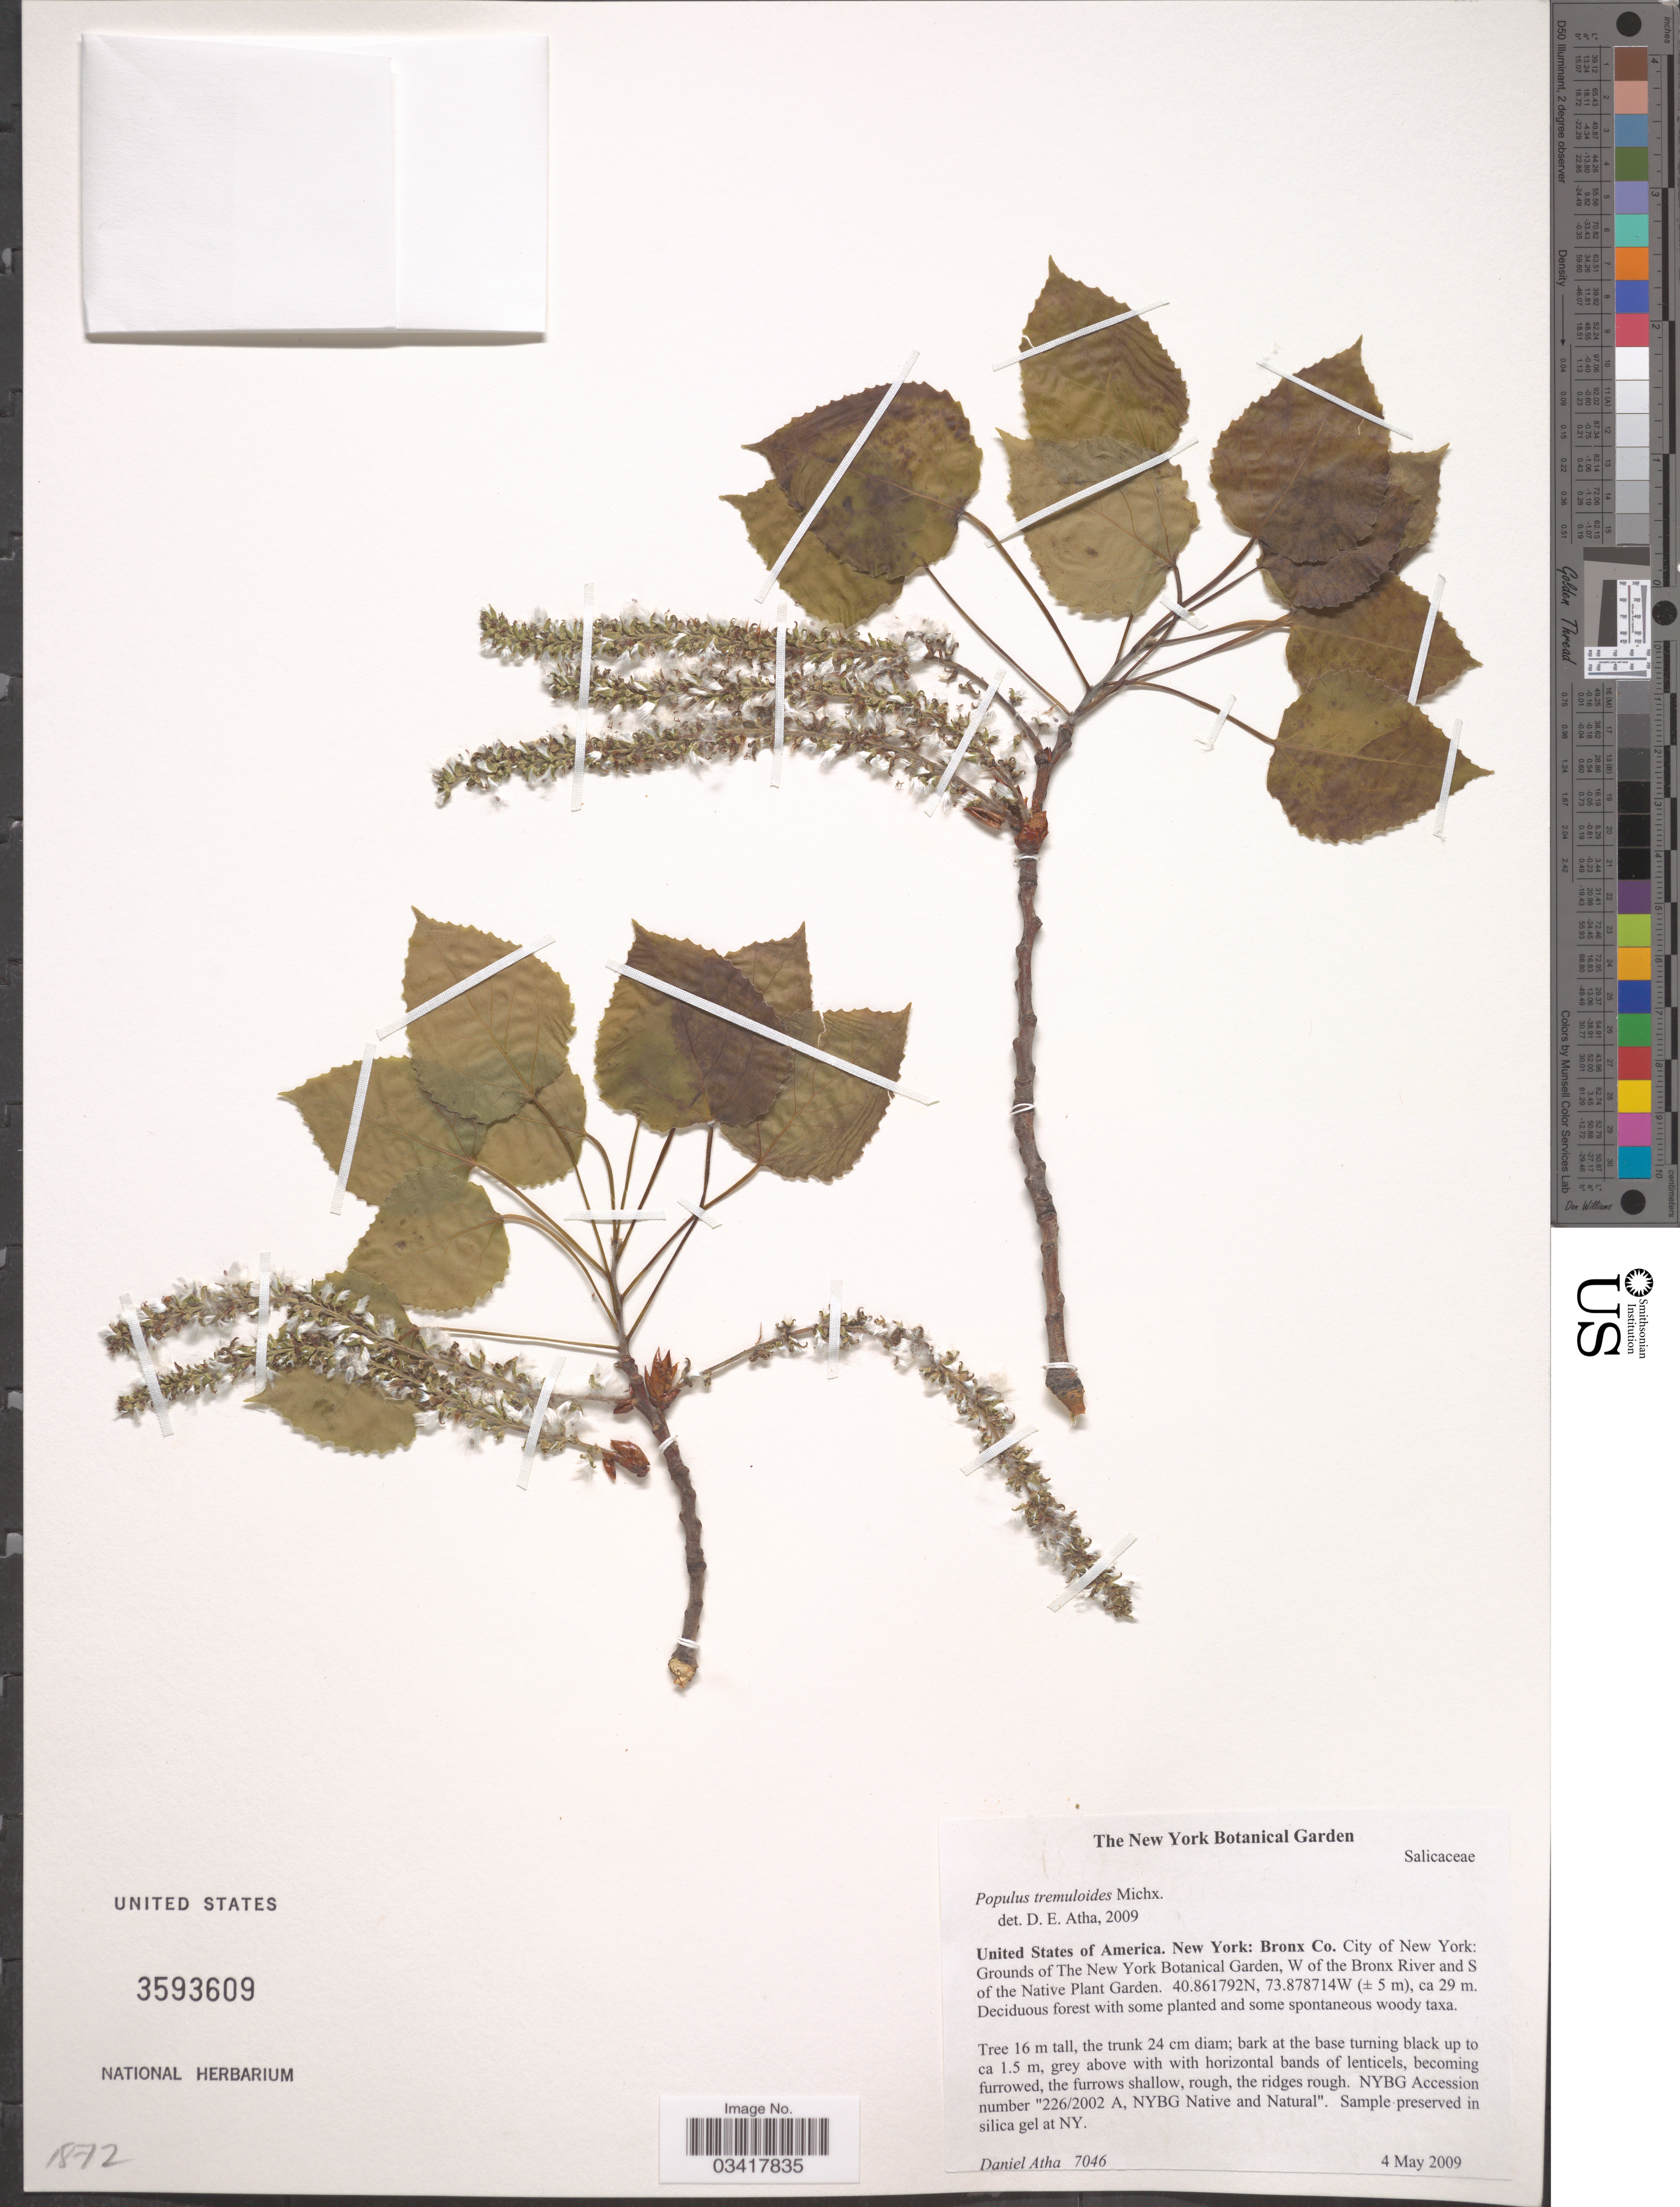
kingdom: Plantae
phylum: Tracheophyta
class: Magnoliopsida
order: Malpighiales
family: Salicaceae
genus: Populus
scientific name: Populus tremuloides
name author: Michx.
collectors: D. Atha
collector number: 7046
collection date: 2009-05-04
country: United States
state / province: New York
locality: Bronx Co. City of New York: Grounds of the New York Botanical Garden, W of the Bronx River and S of the Native Plant Garden.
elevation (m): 29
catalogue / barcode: US 3593609